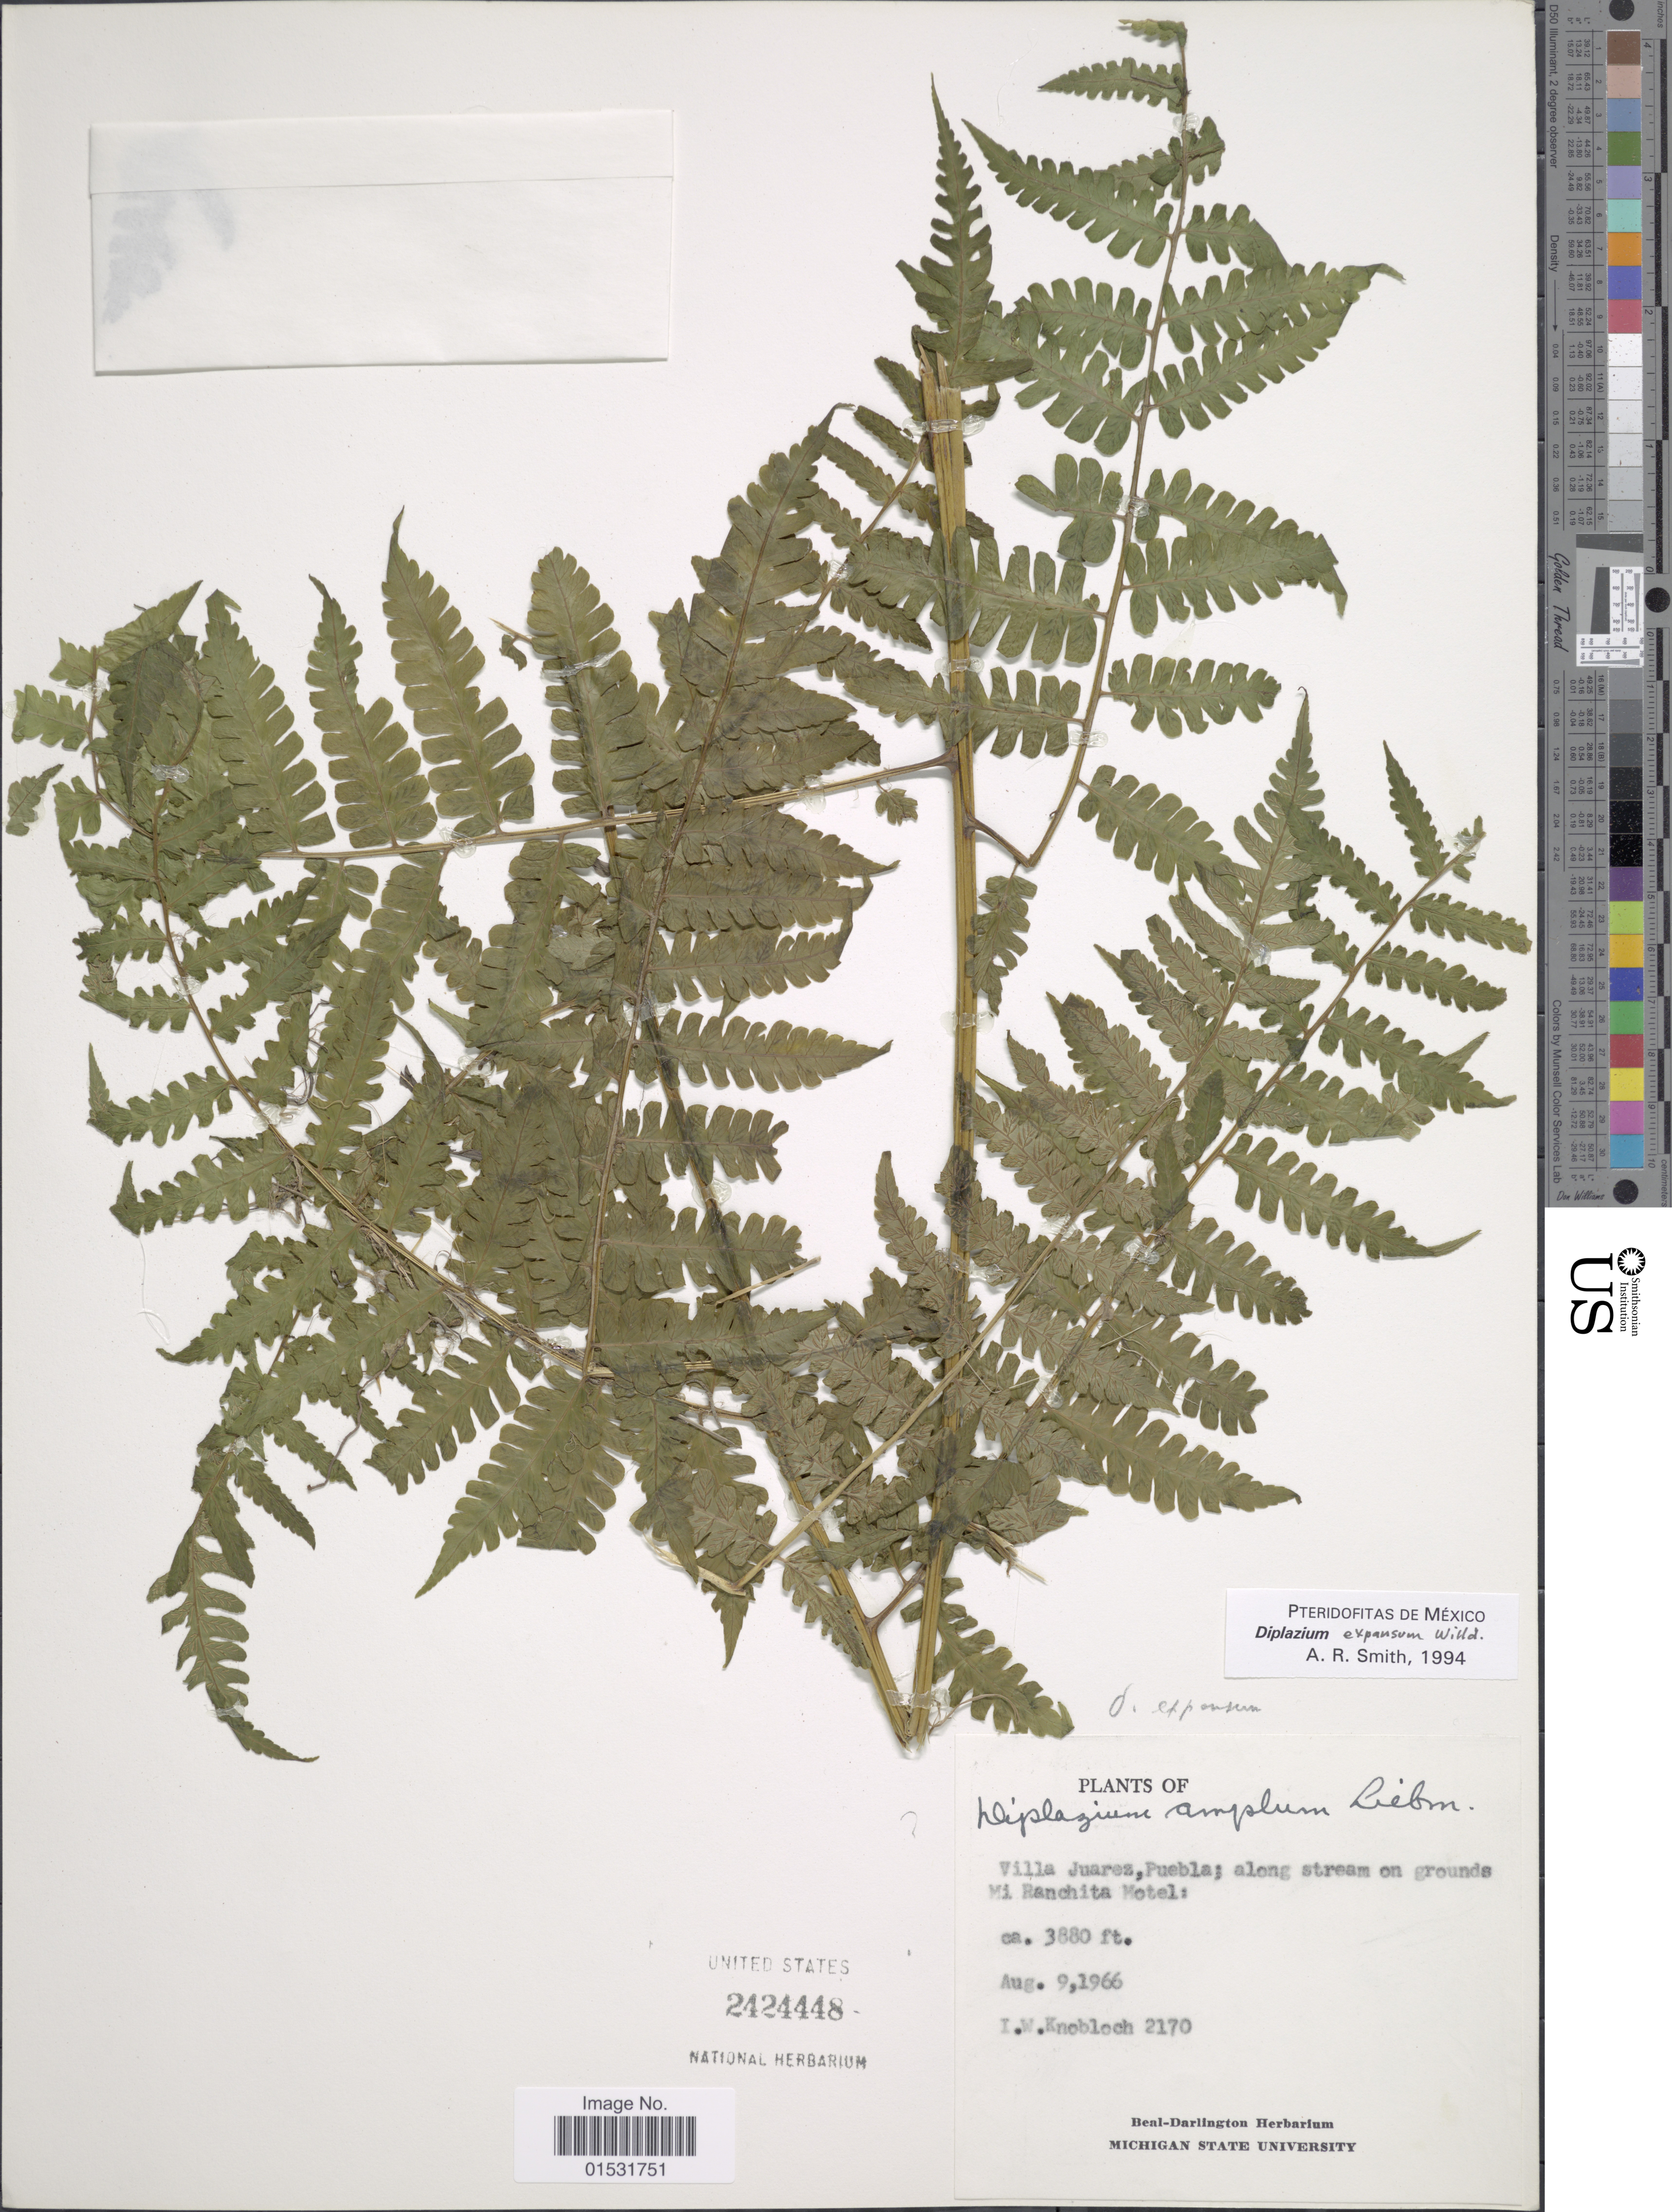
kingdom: Plantae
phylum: Tracheophyta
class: Polypodiopsida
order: Polypodiales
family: Athyriaceae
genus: Diplazium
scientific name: Diplazium hians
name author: Kunze ex Klotzsch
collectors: I. W. Knobloch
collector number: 2170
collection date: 1966-08-09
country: Mexico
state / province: Puebla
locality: Villa Juares, Puebla; along stream on grounds Mi Ranchita Motel.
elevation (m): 1183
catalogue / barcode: US 2424448